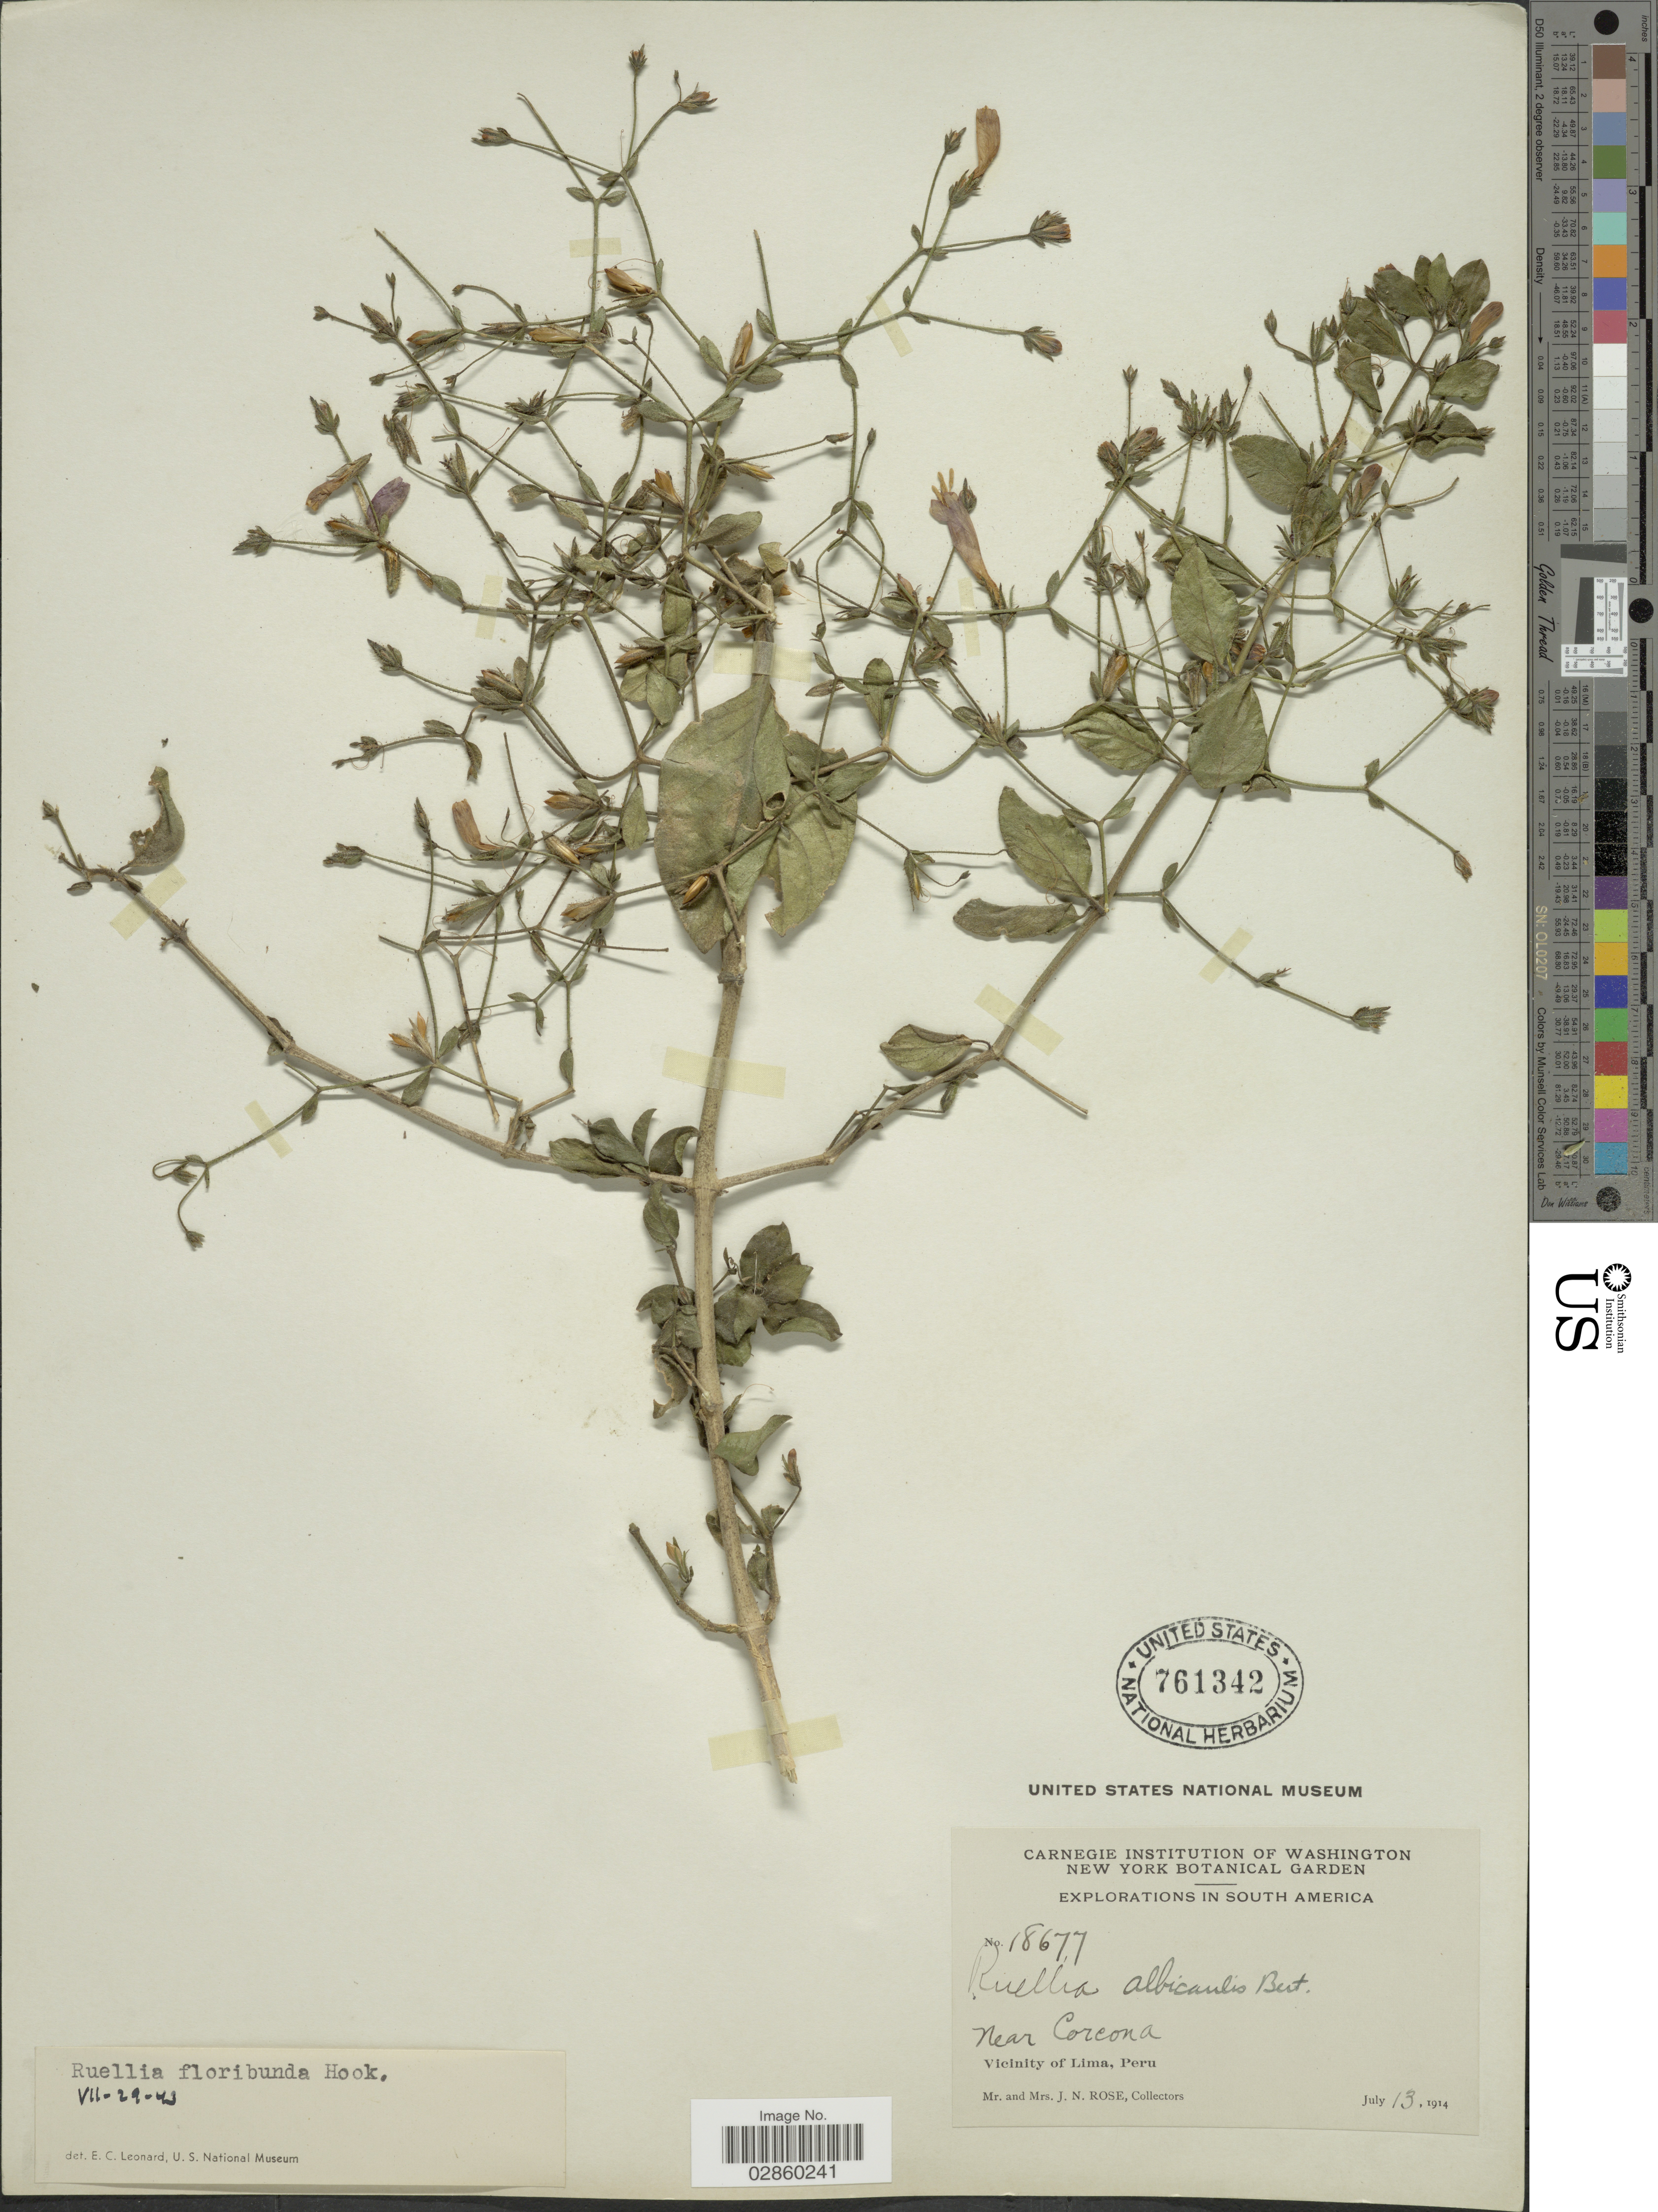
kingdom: Plantae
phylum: Tracheophyta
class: Magnoliopsida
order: Lamiales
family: Acanthaceae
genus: Ruellia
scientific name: Ruellia floribunda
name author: Hook.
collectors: J. N. Rose & L. B. Rose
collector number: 18677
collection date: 1914-07-13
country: Peru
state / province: Lima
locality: Near Corcona, Vicinity of Lima.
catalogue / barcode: US 761342